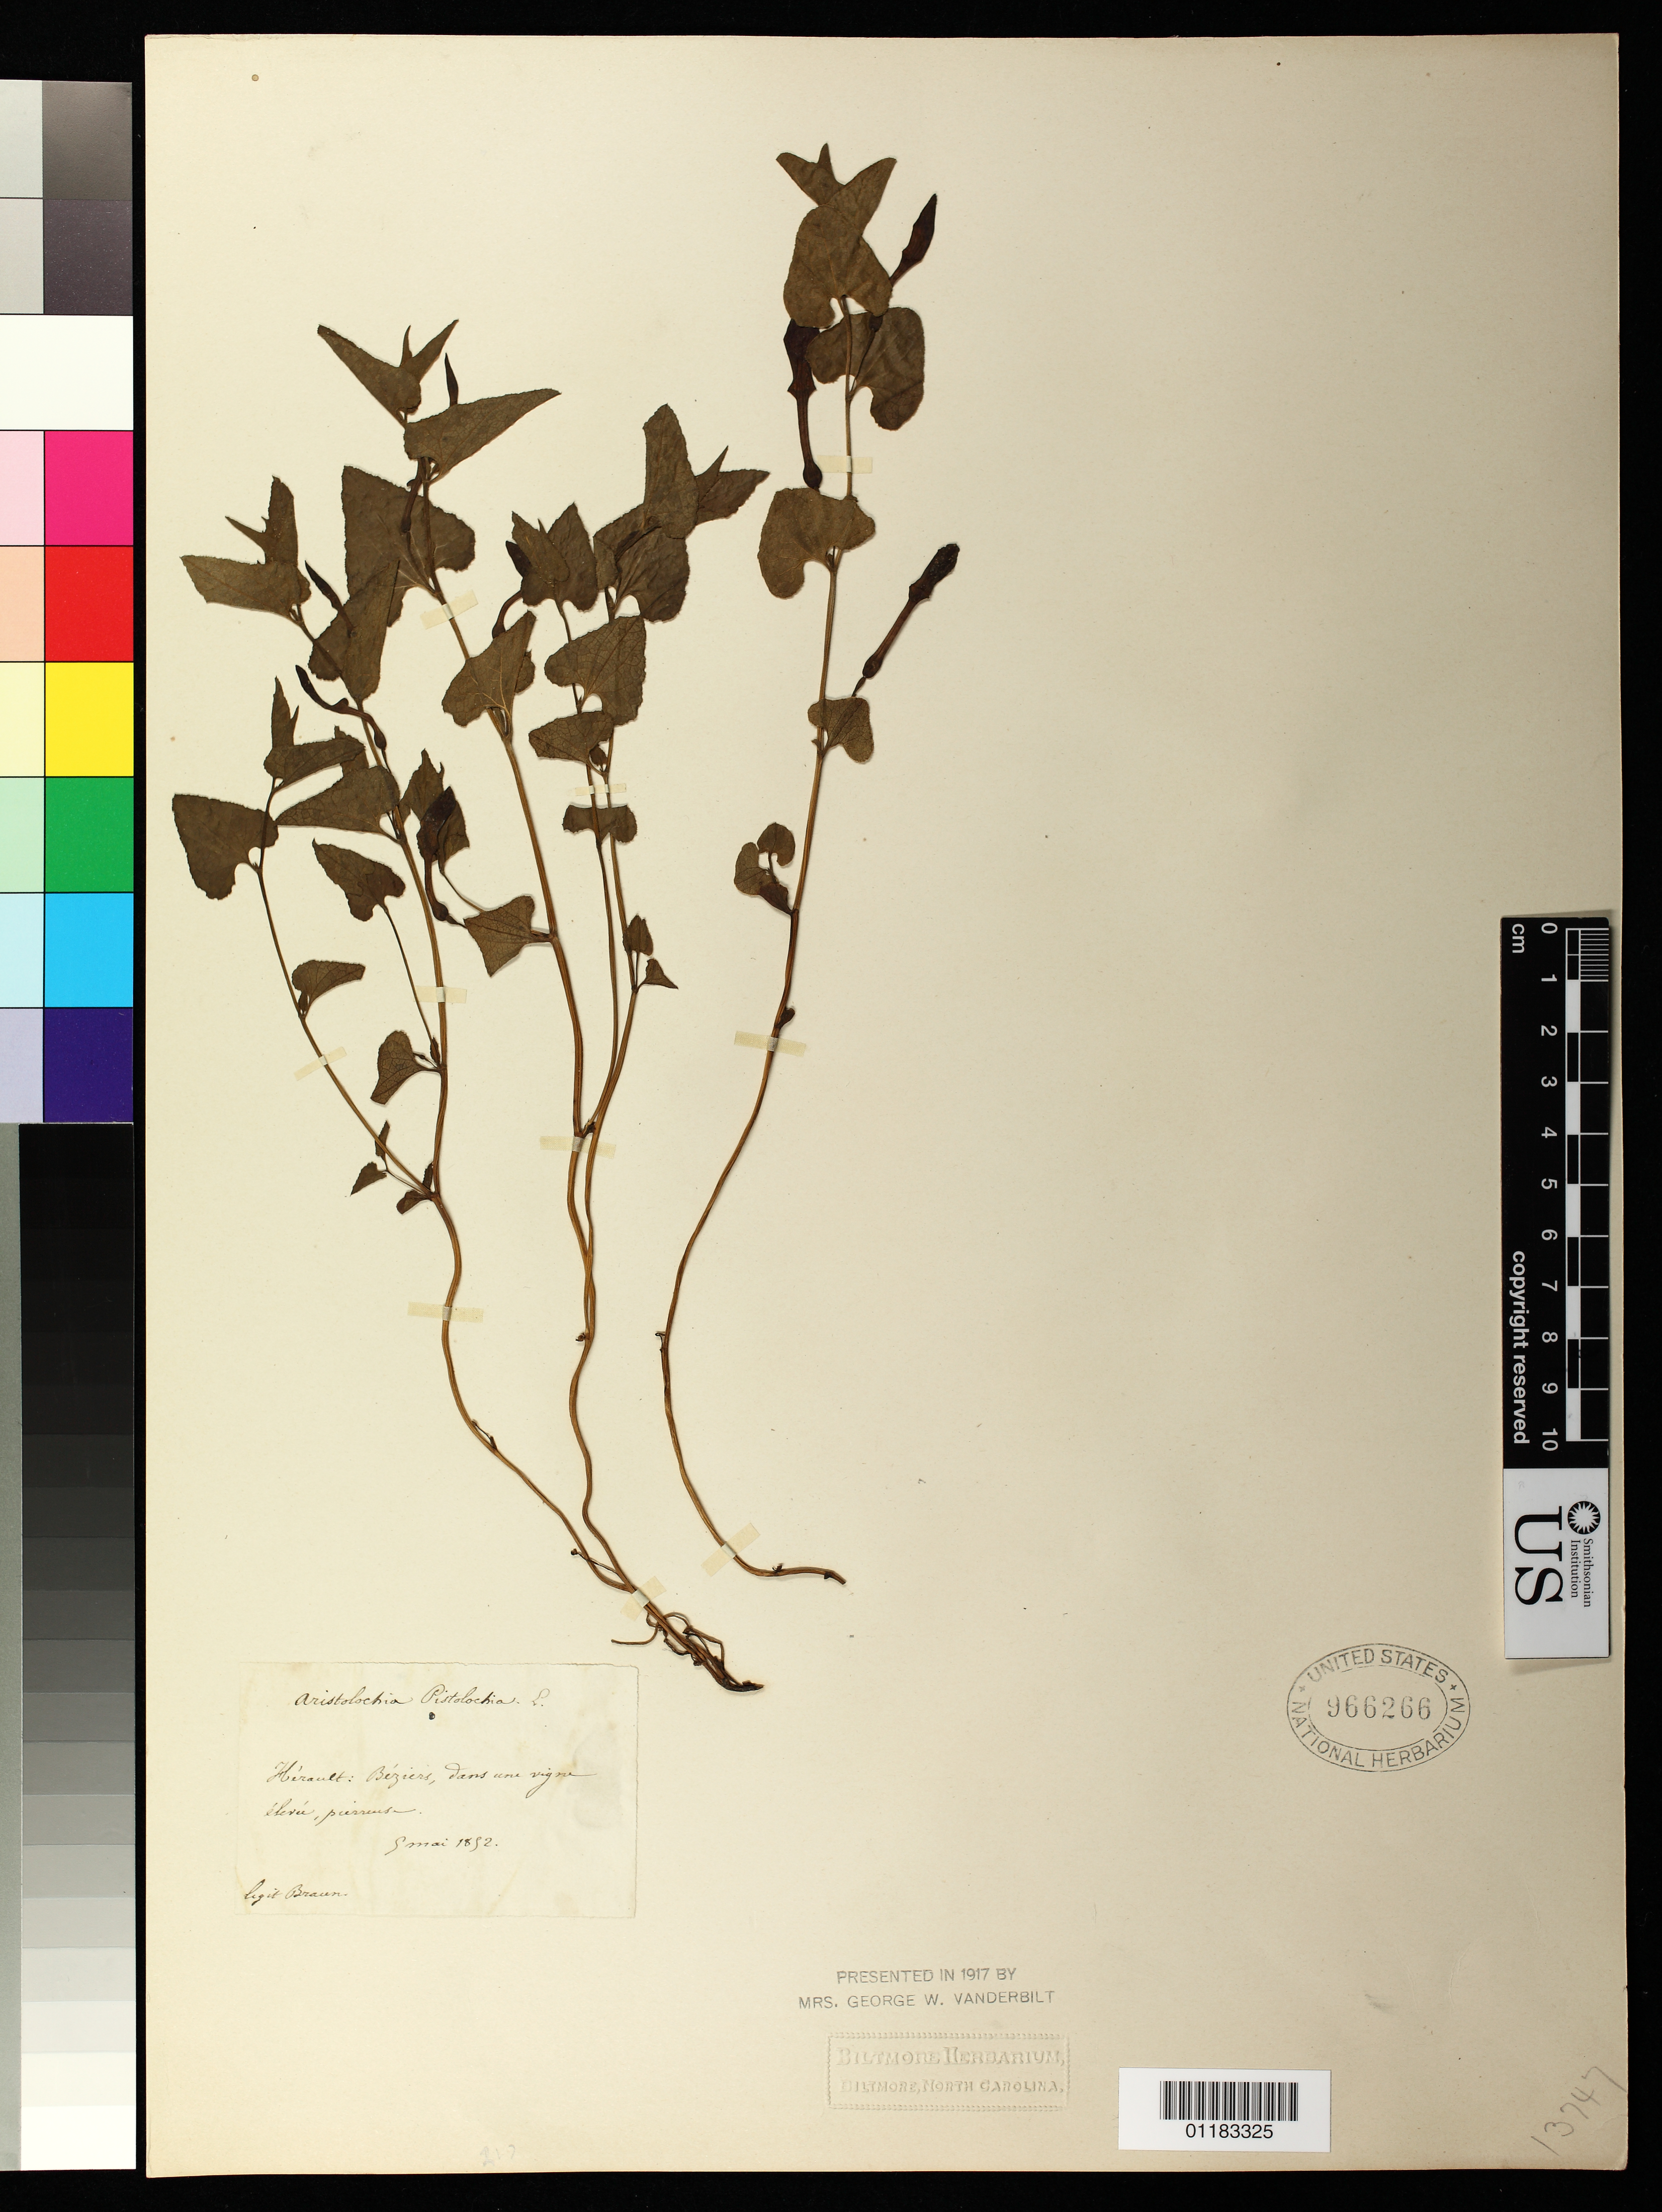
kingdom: Plantae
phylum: Tracheophyta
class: Magnoliopsida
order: Piperales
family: Aristolochiaceae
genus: Aristolochia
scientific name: Aristolochia pistolochia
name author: L.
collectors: Braun, --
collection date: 1872-05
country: France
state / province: Occitanie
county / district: Hérault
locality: Hérault: Beziers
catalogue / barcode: US 966266